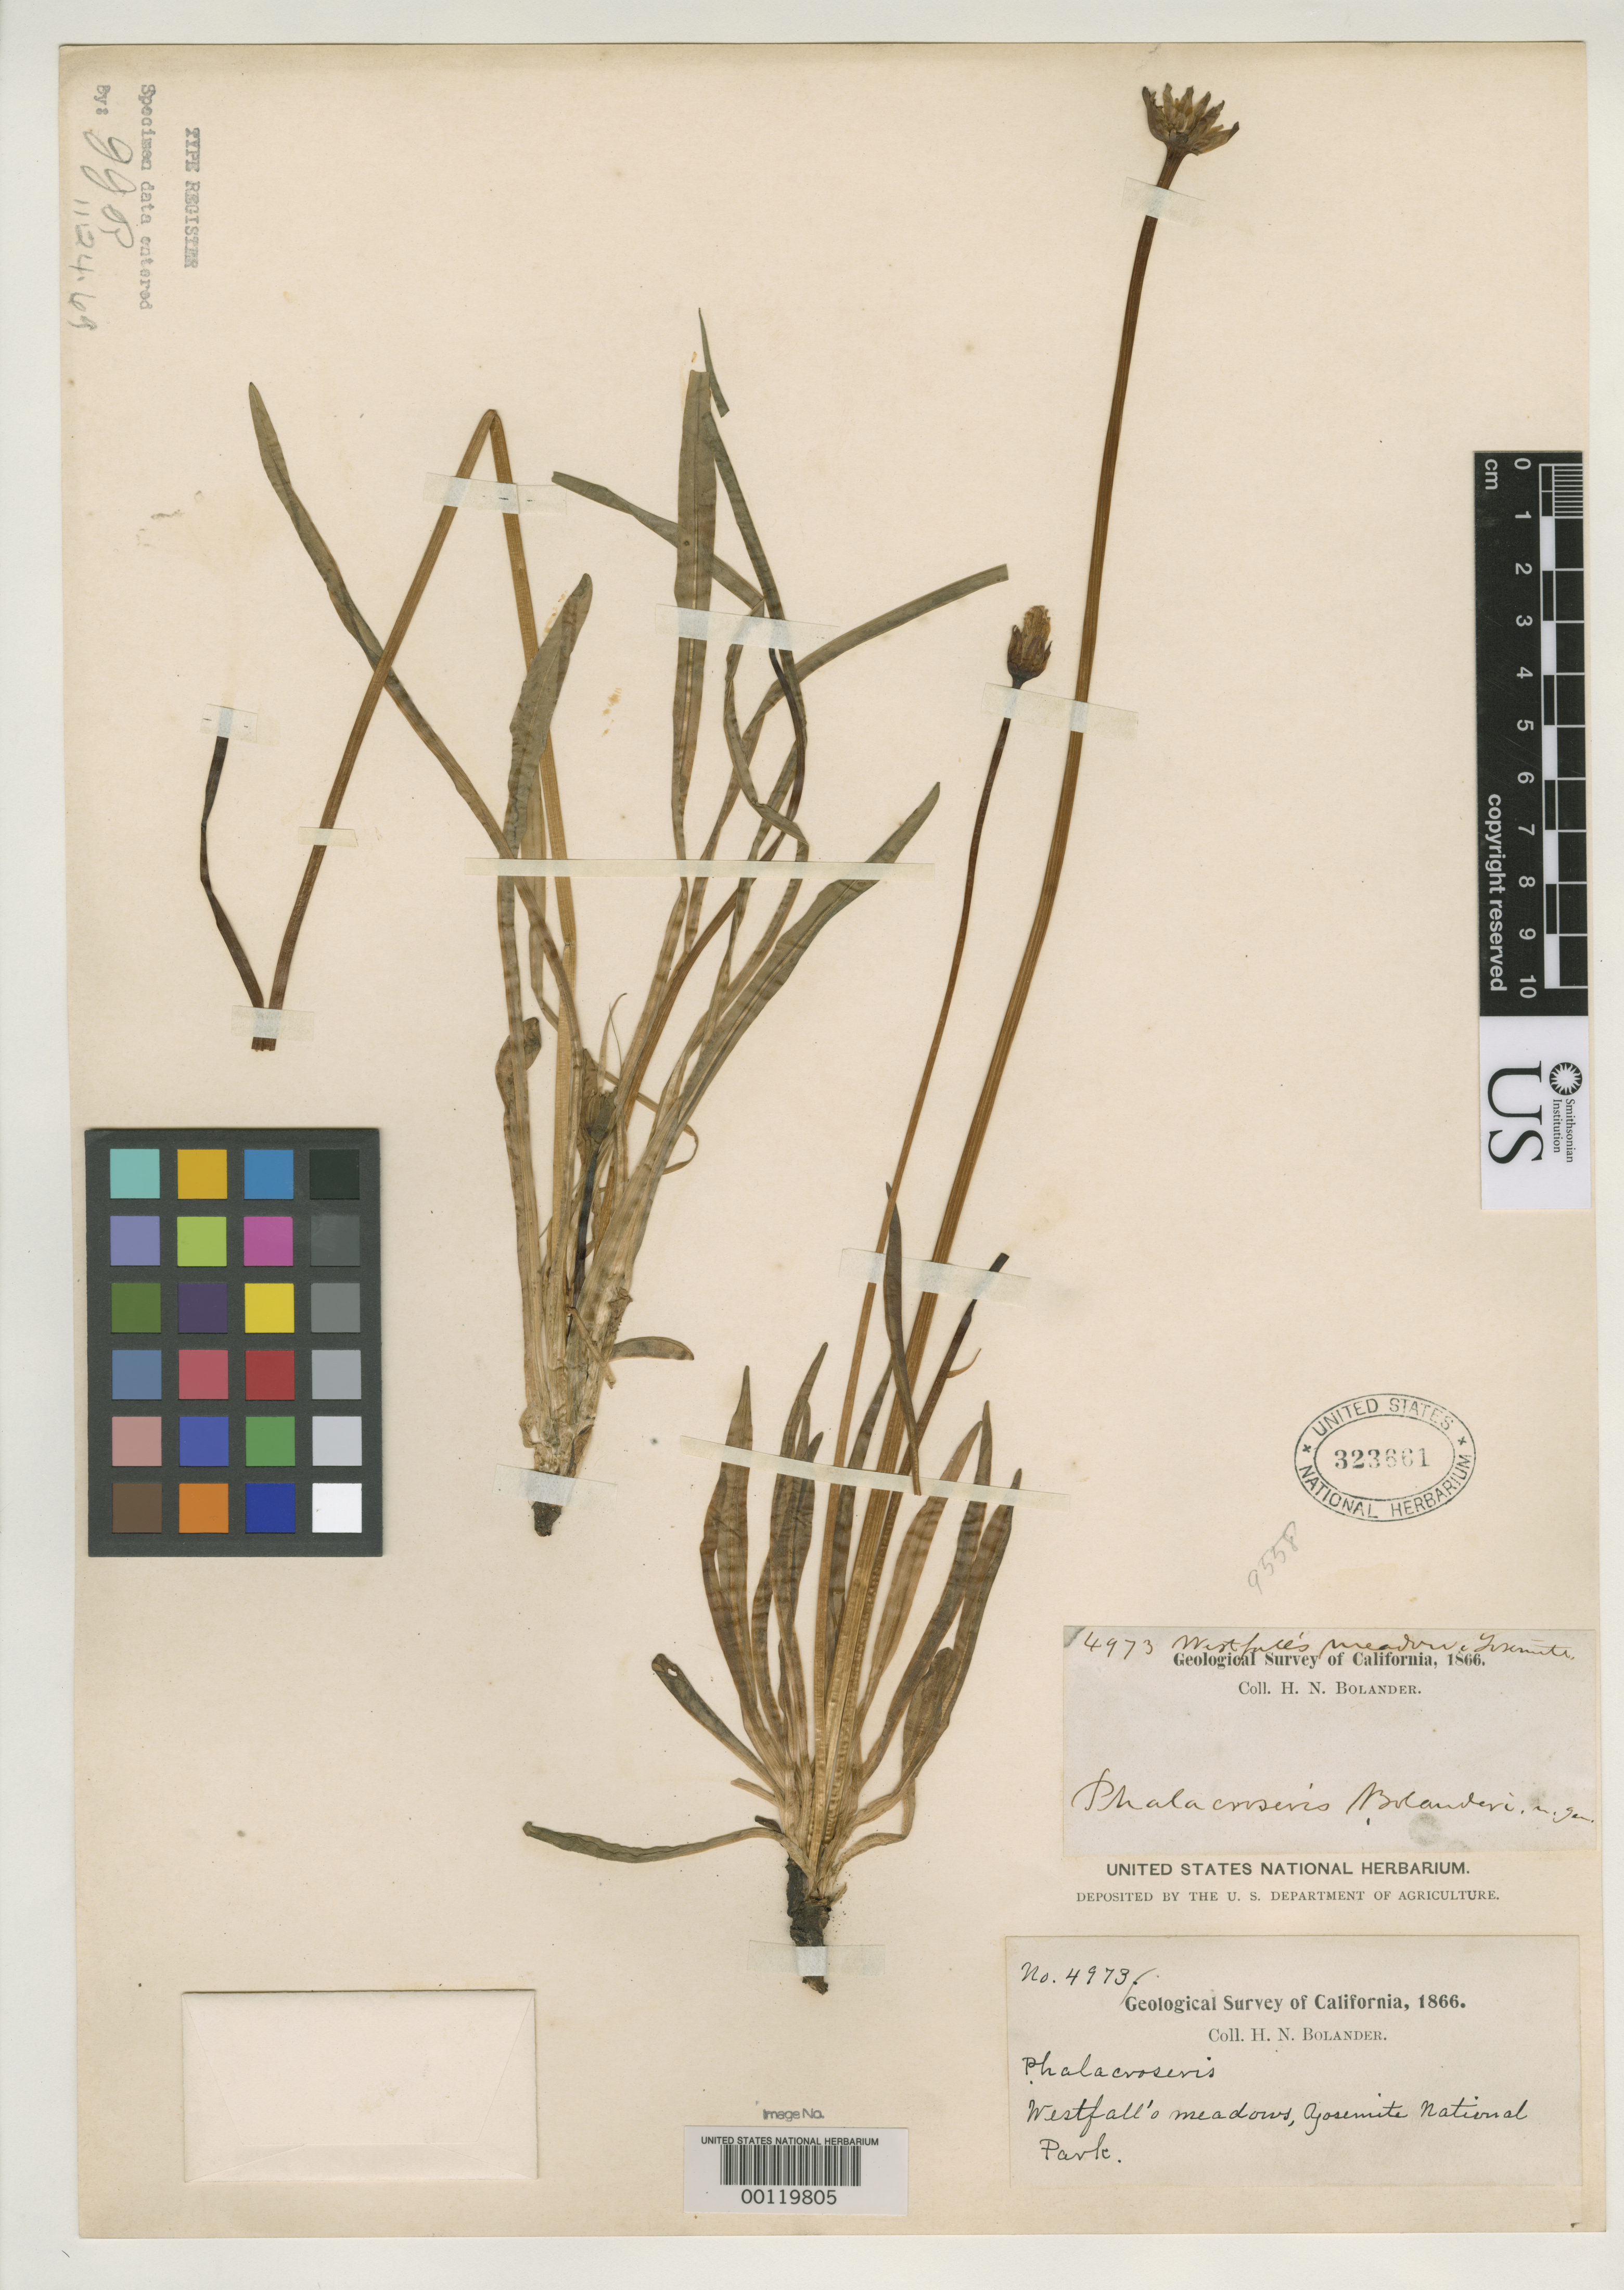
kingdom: Plantae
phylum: Tracheophyta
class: Magnoliopsida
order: Asterales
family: Asteraceae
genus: Phalacroseris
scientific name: Phalacroseris bolanderi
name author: A. Gray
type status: Isosyntype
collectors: H. Bolander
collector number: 4973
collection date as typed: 1866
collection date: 1866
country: United States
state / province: California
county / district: Mariposa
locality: Yosemite Valley, Westfall's Meadows.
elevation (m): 2438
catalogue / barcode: US 323661